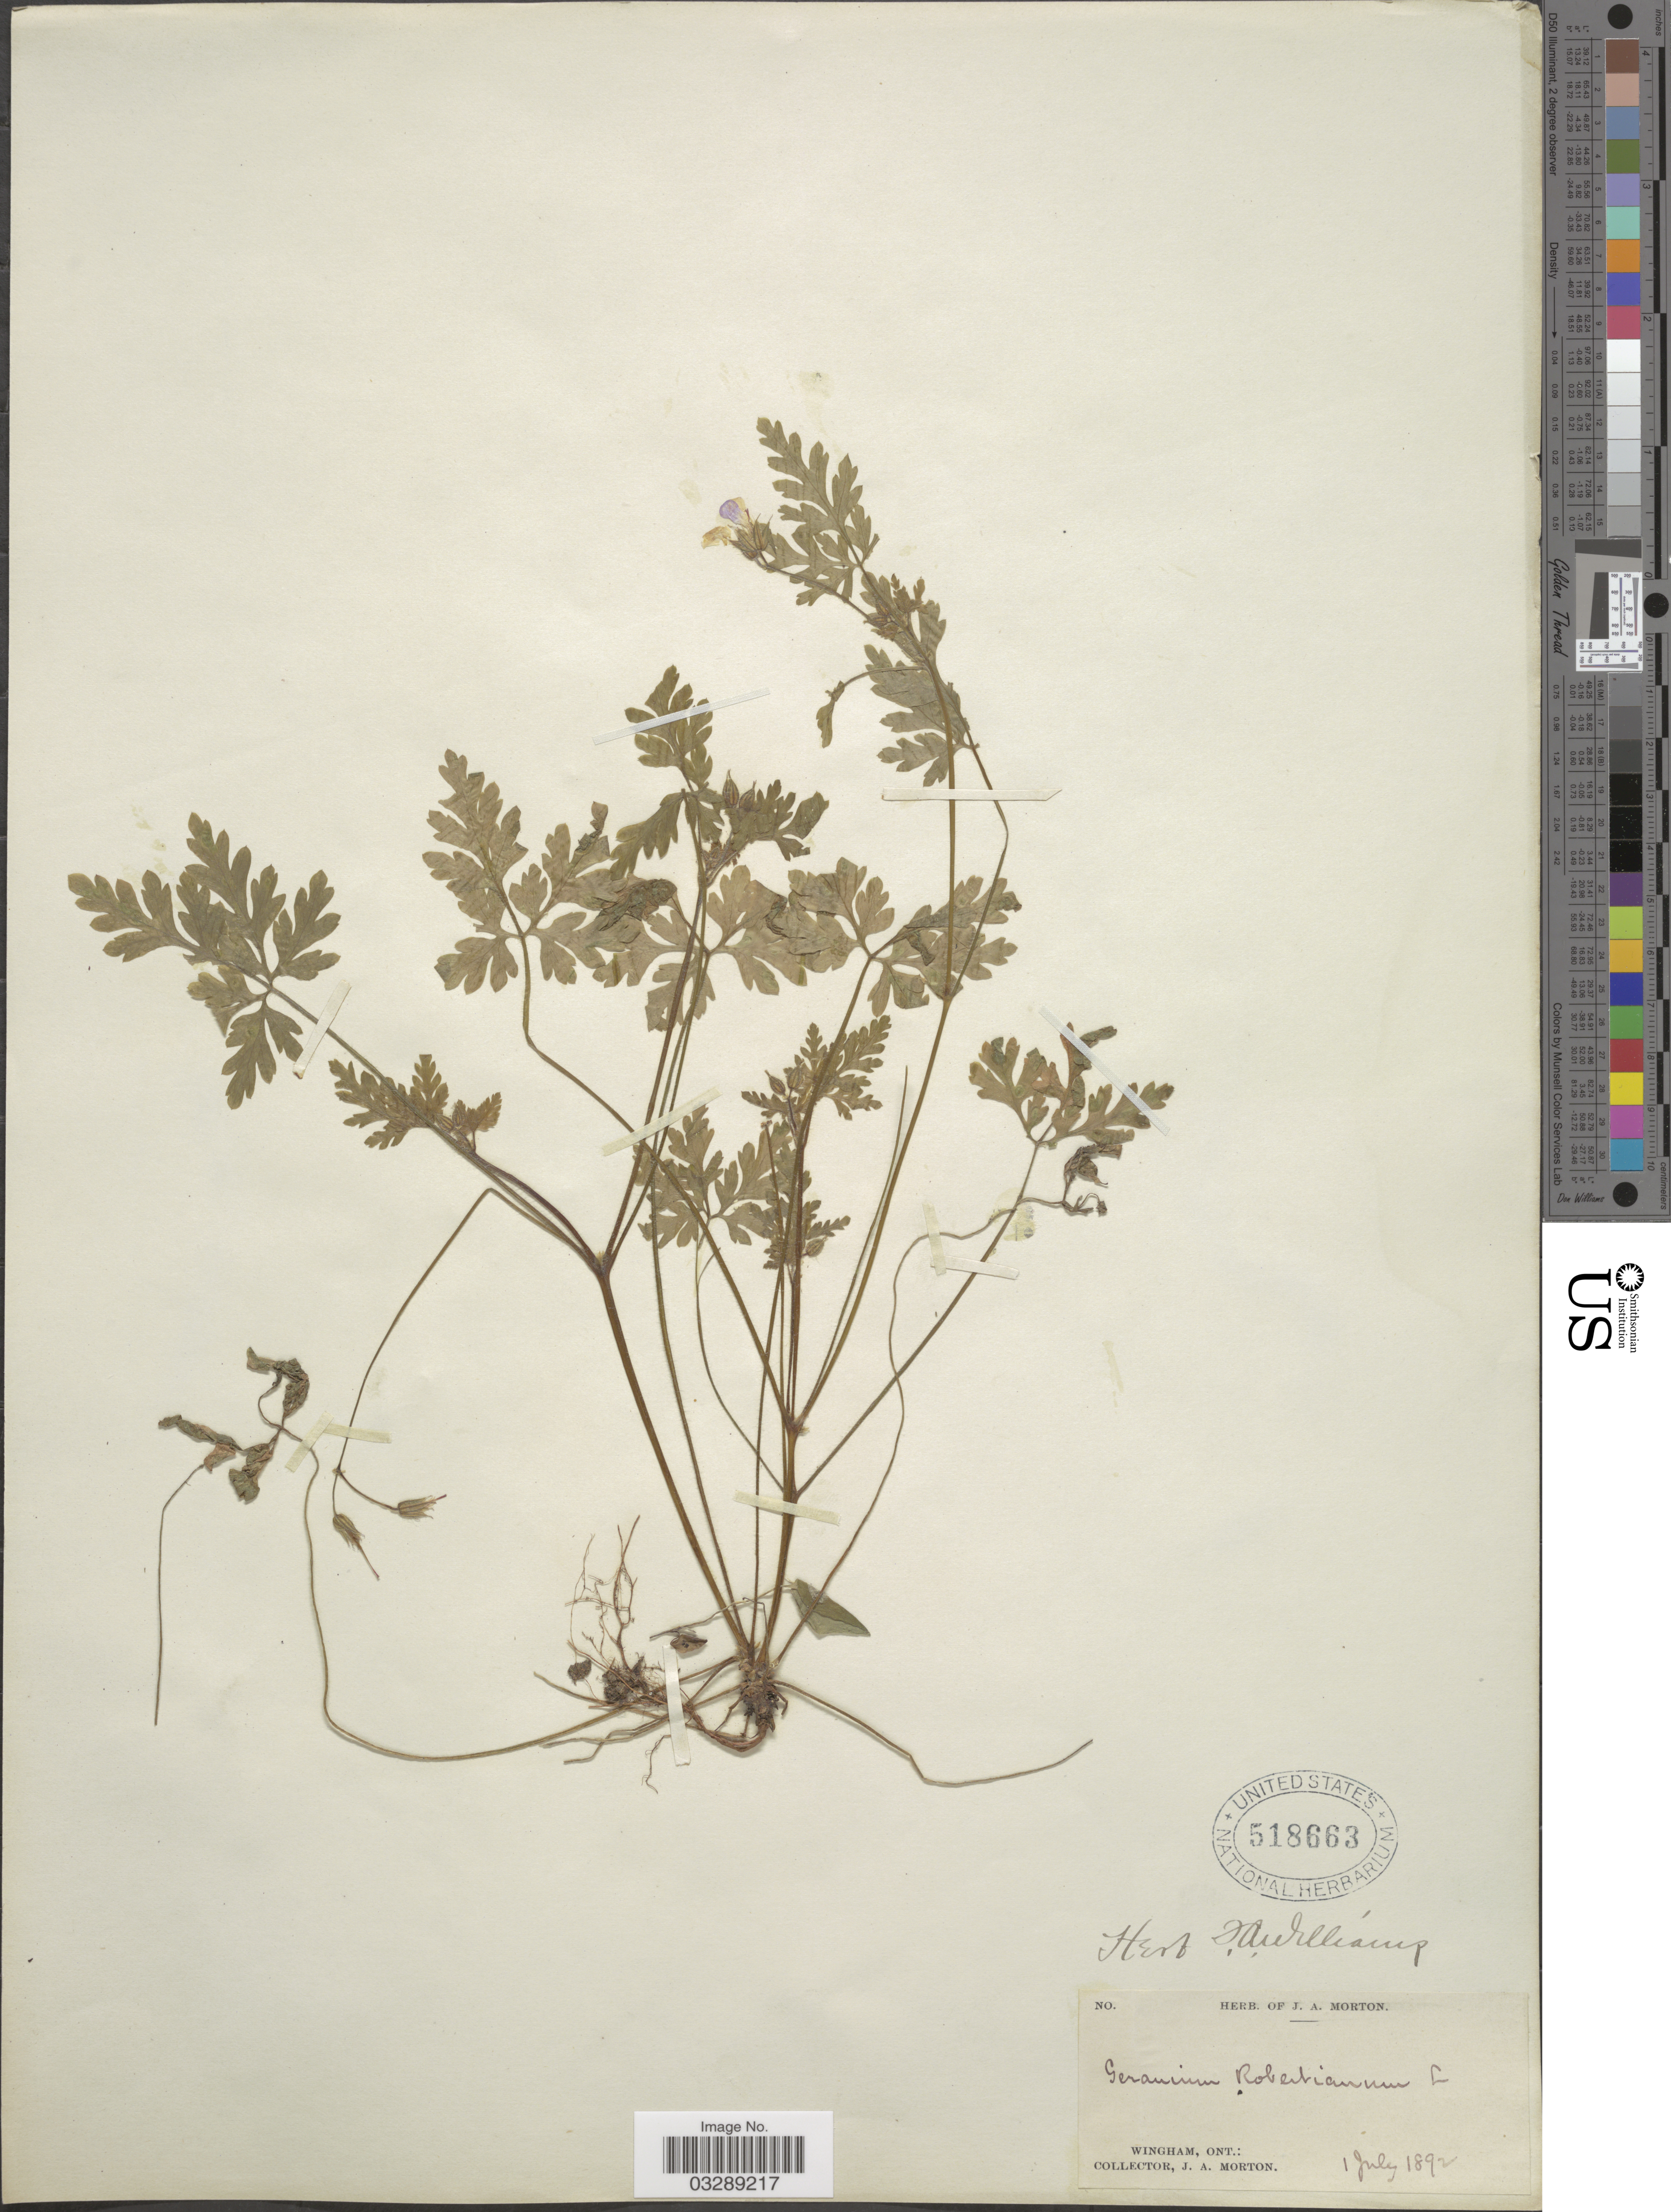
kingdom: Plantae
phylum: Tracheophyta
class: Magnoliopsida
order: Geraniales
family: Geraniaceae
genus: Geranium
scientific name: Geranium robertianum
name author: L.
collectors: J. A. Morton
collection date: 1892-07-01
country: Canada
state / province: Ontario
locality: Wingham.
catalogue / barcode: US 518663